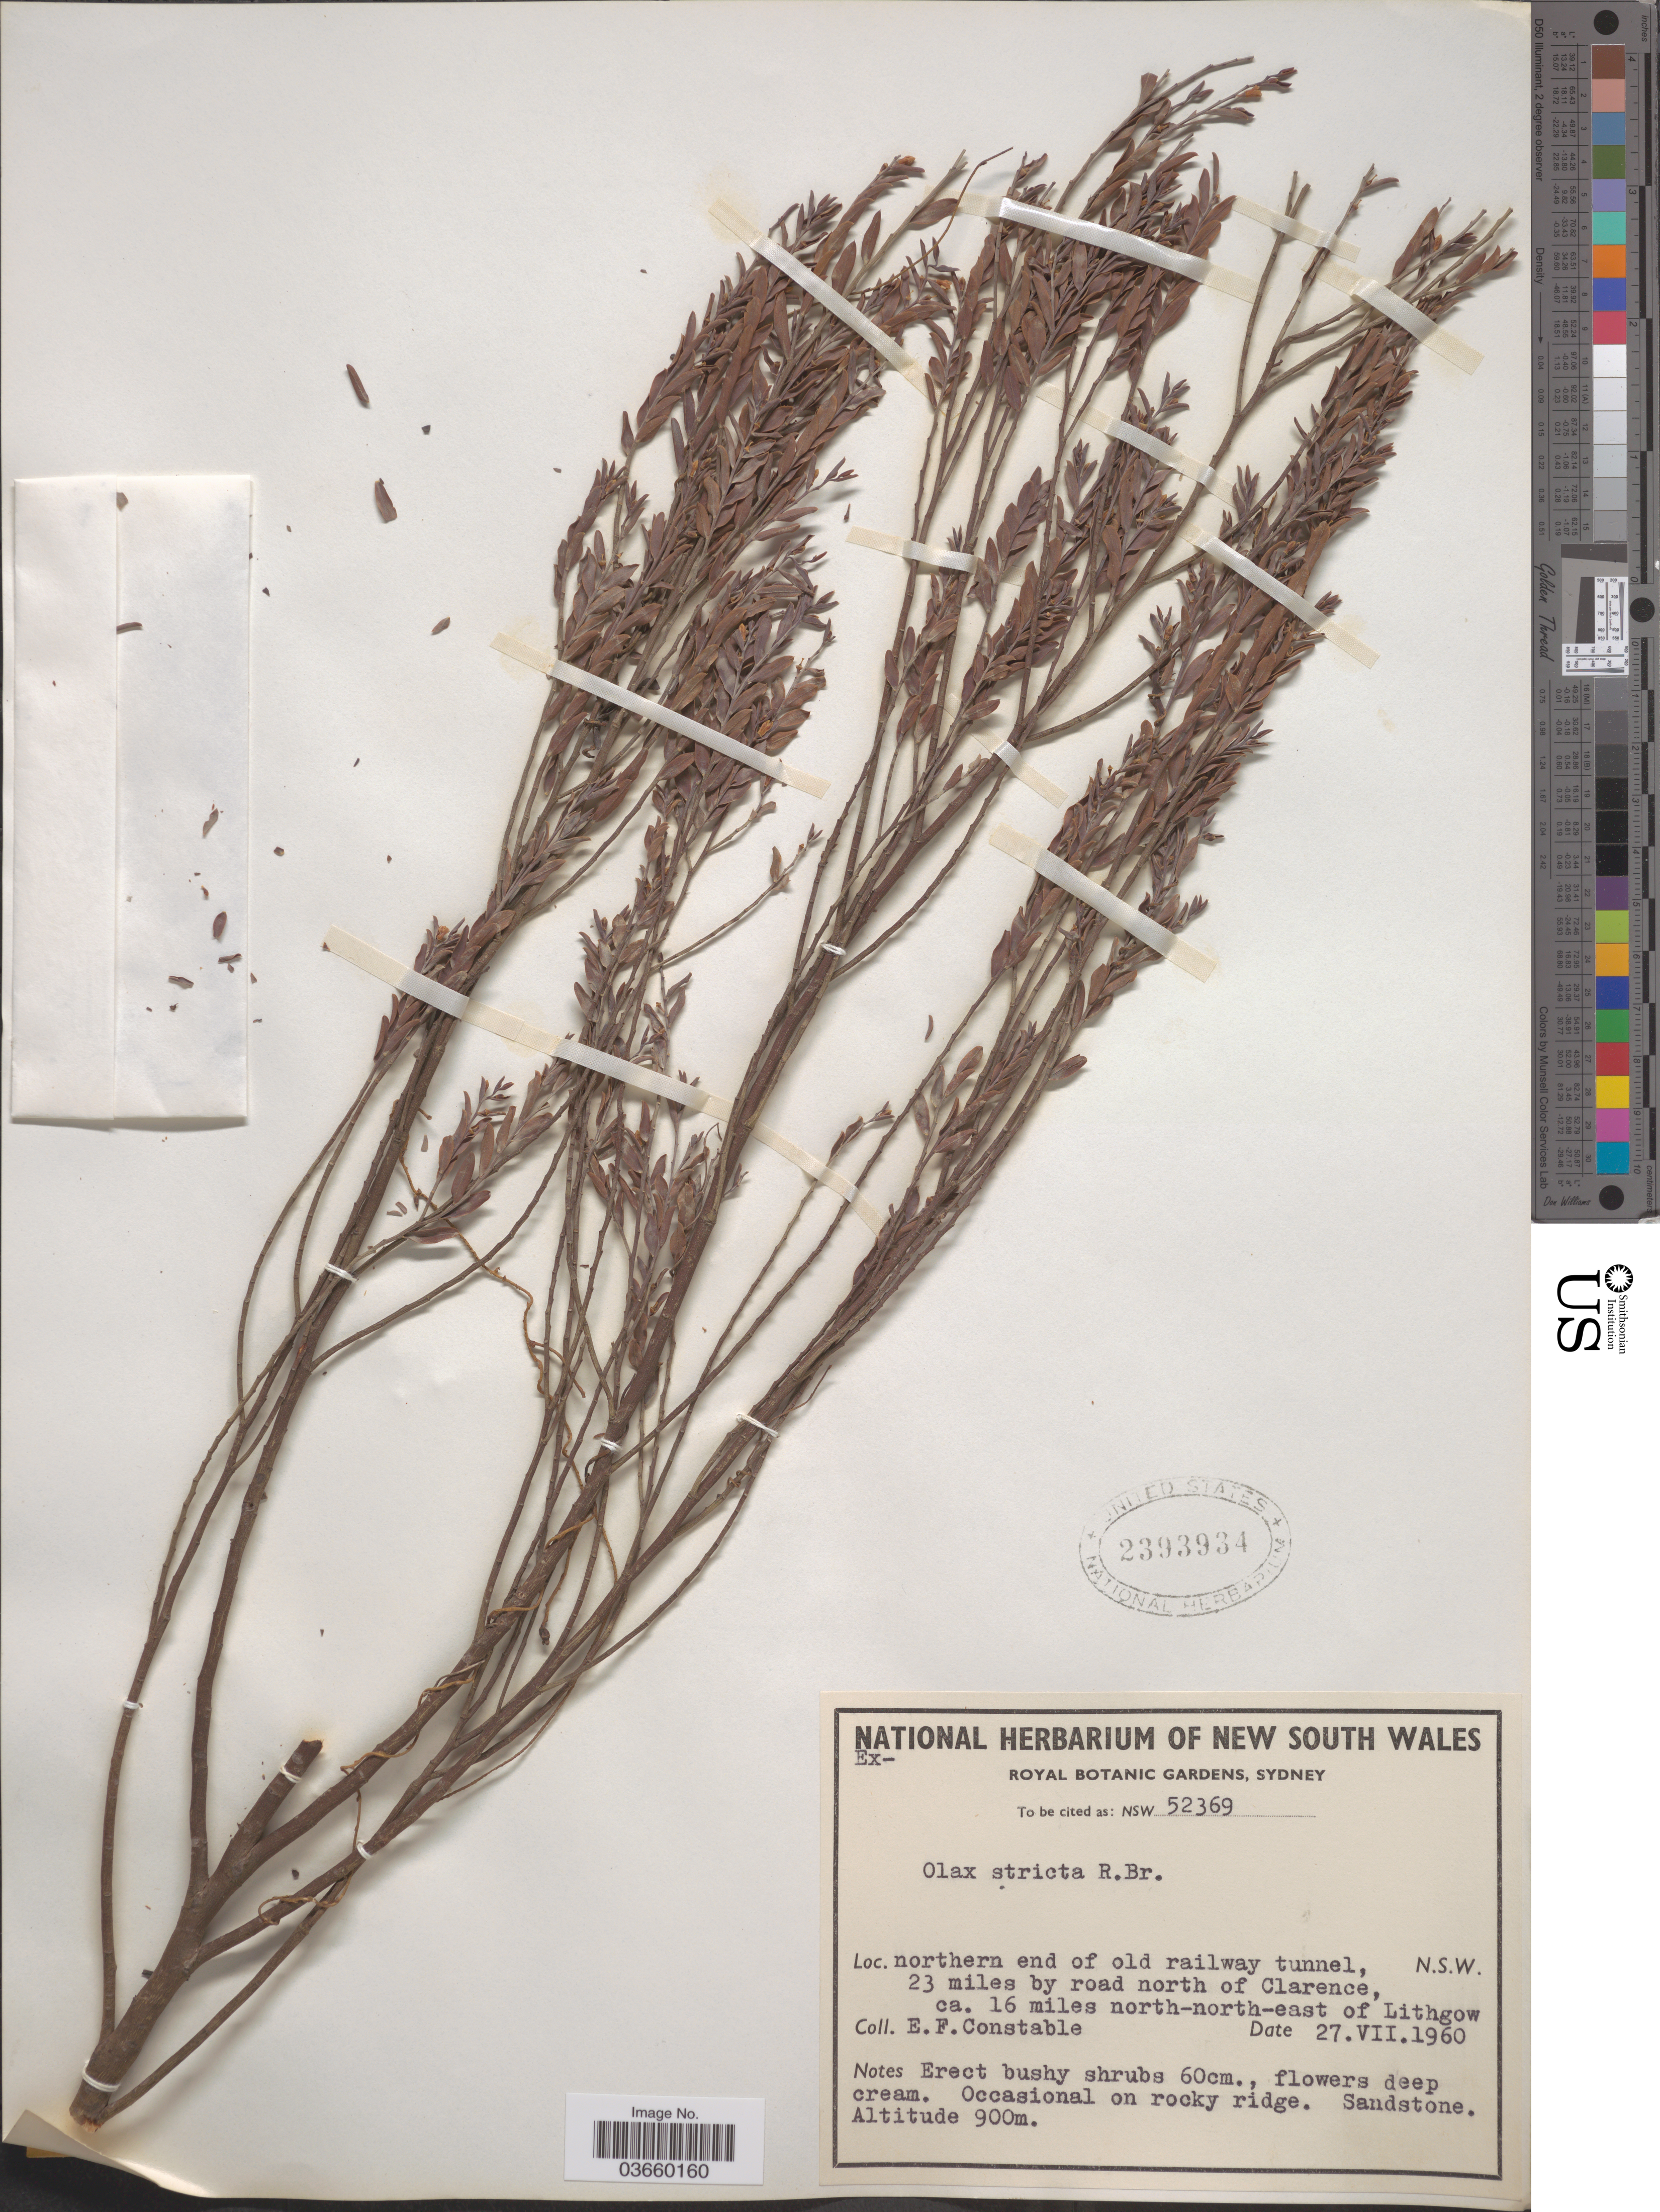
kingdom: Plantae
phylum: Tracheophyta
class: Magnoliopsida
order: Santalales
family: Olacaceae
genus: Olax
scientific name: Olax stricta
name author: R. Br.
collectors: E. F. Constable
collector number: NSW 52369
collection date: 1960-07-27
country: Australia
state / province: New South Wales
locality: Northern end of old railway tunnel, 23 miles by road north of Clarence, ca. 16 miles north-north-east of Lithgow.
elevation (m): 900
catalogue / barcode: US 2393934